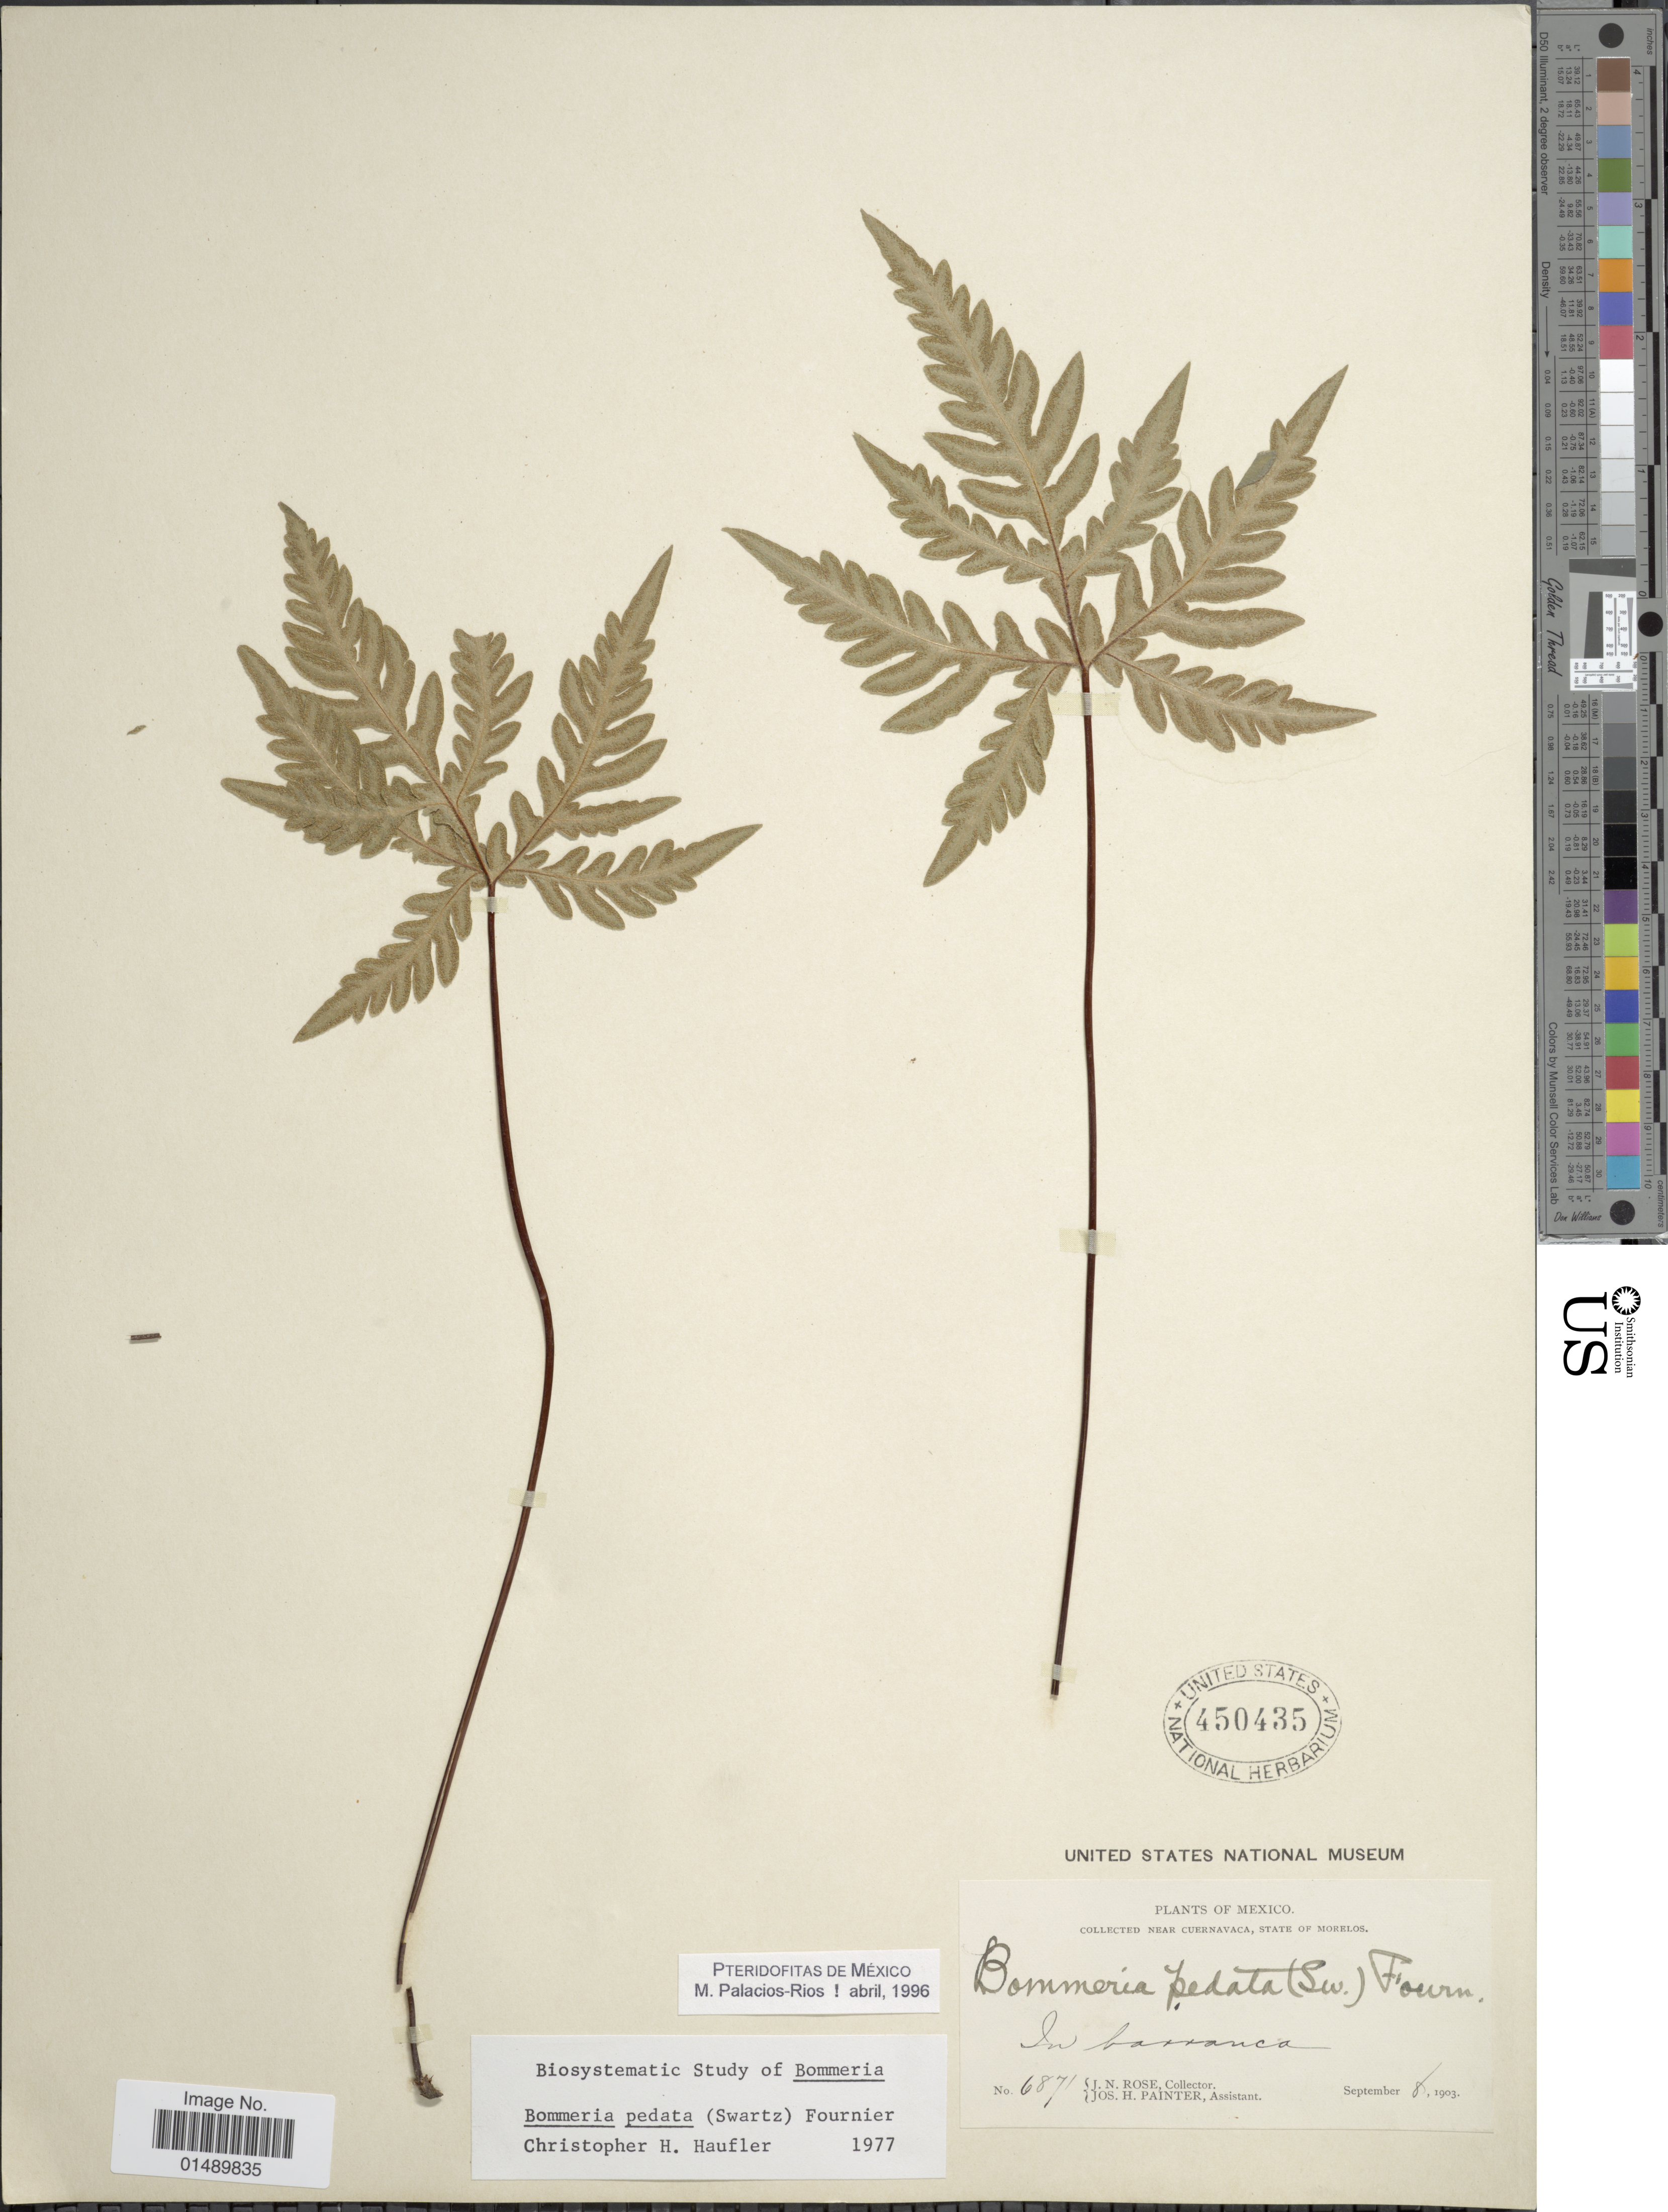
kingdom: Plantae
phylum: Tracheophyta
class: Polypodiopsida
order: Polypodiales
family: Pteridaceae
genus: Bommeria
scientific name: Bommeria pedata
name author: (Sw.) E. Fourn.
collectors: J. N. Rose & J. H. Painter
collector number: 6871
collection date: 1903-09-08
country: Mexico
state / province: Morelos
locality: Mexico, near Cuernavaca, In Barranca.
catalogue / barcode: US 450435